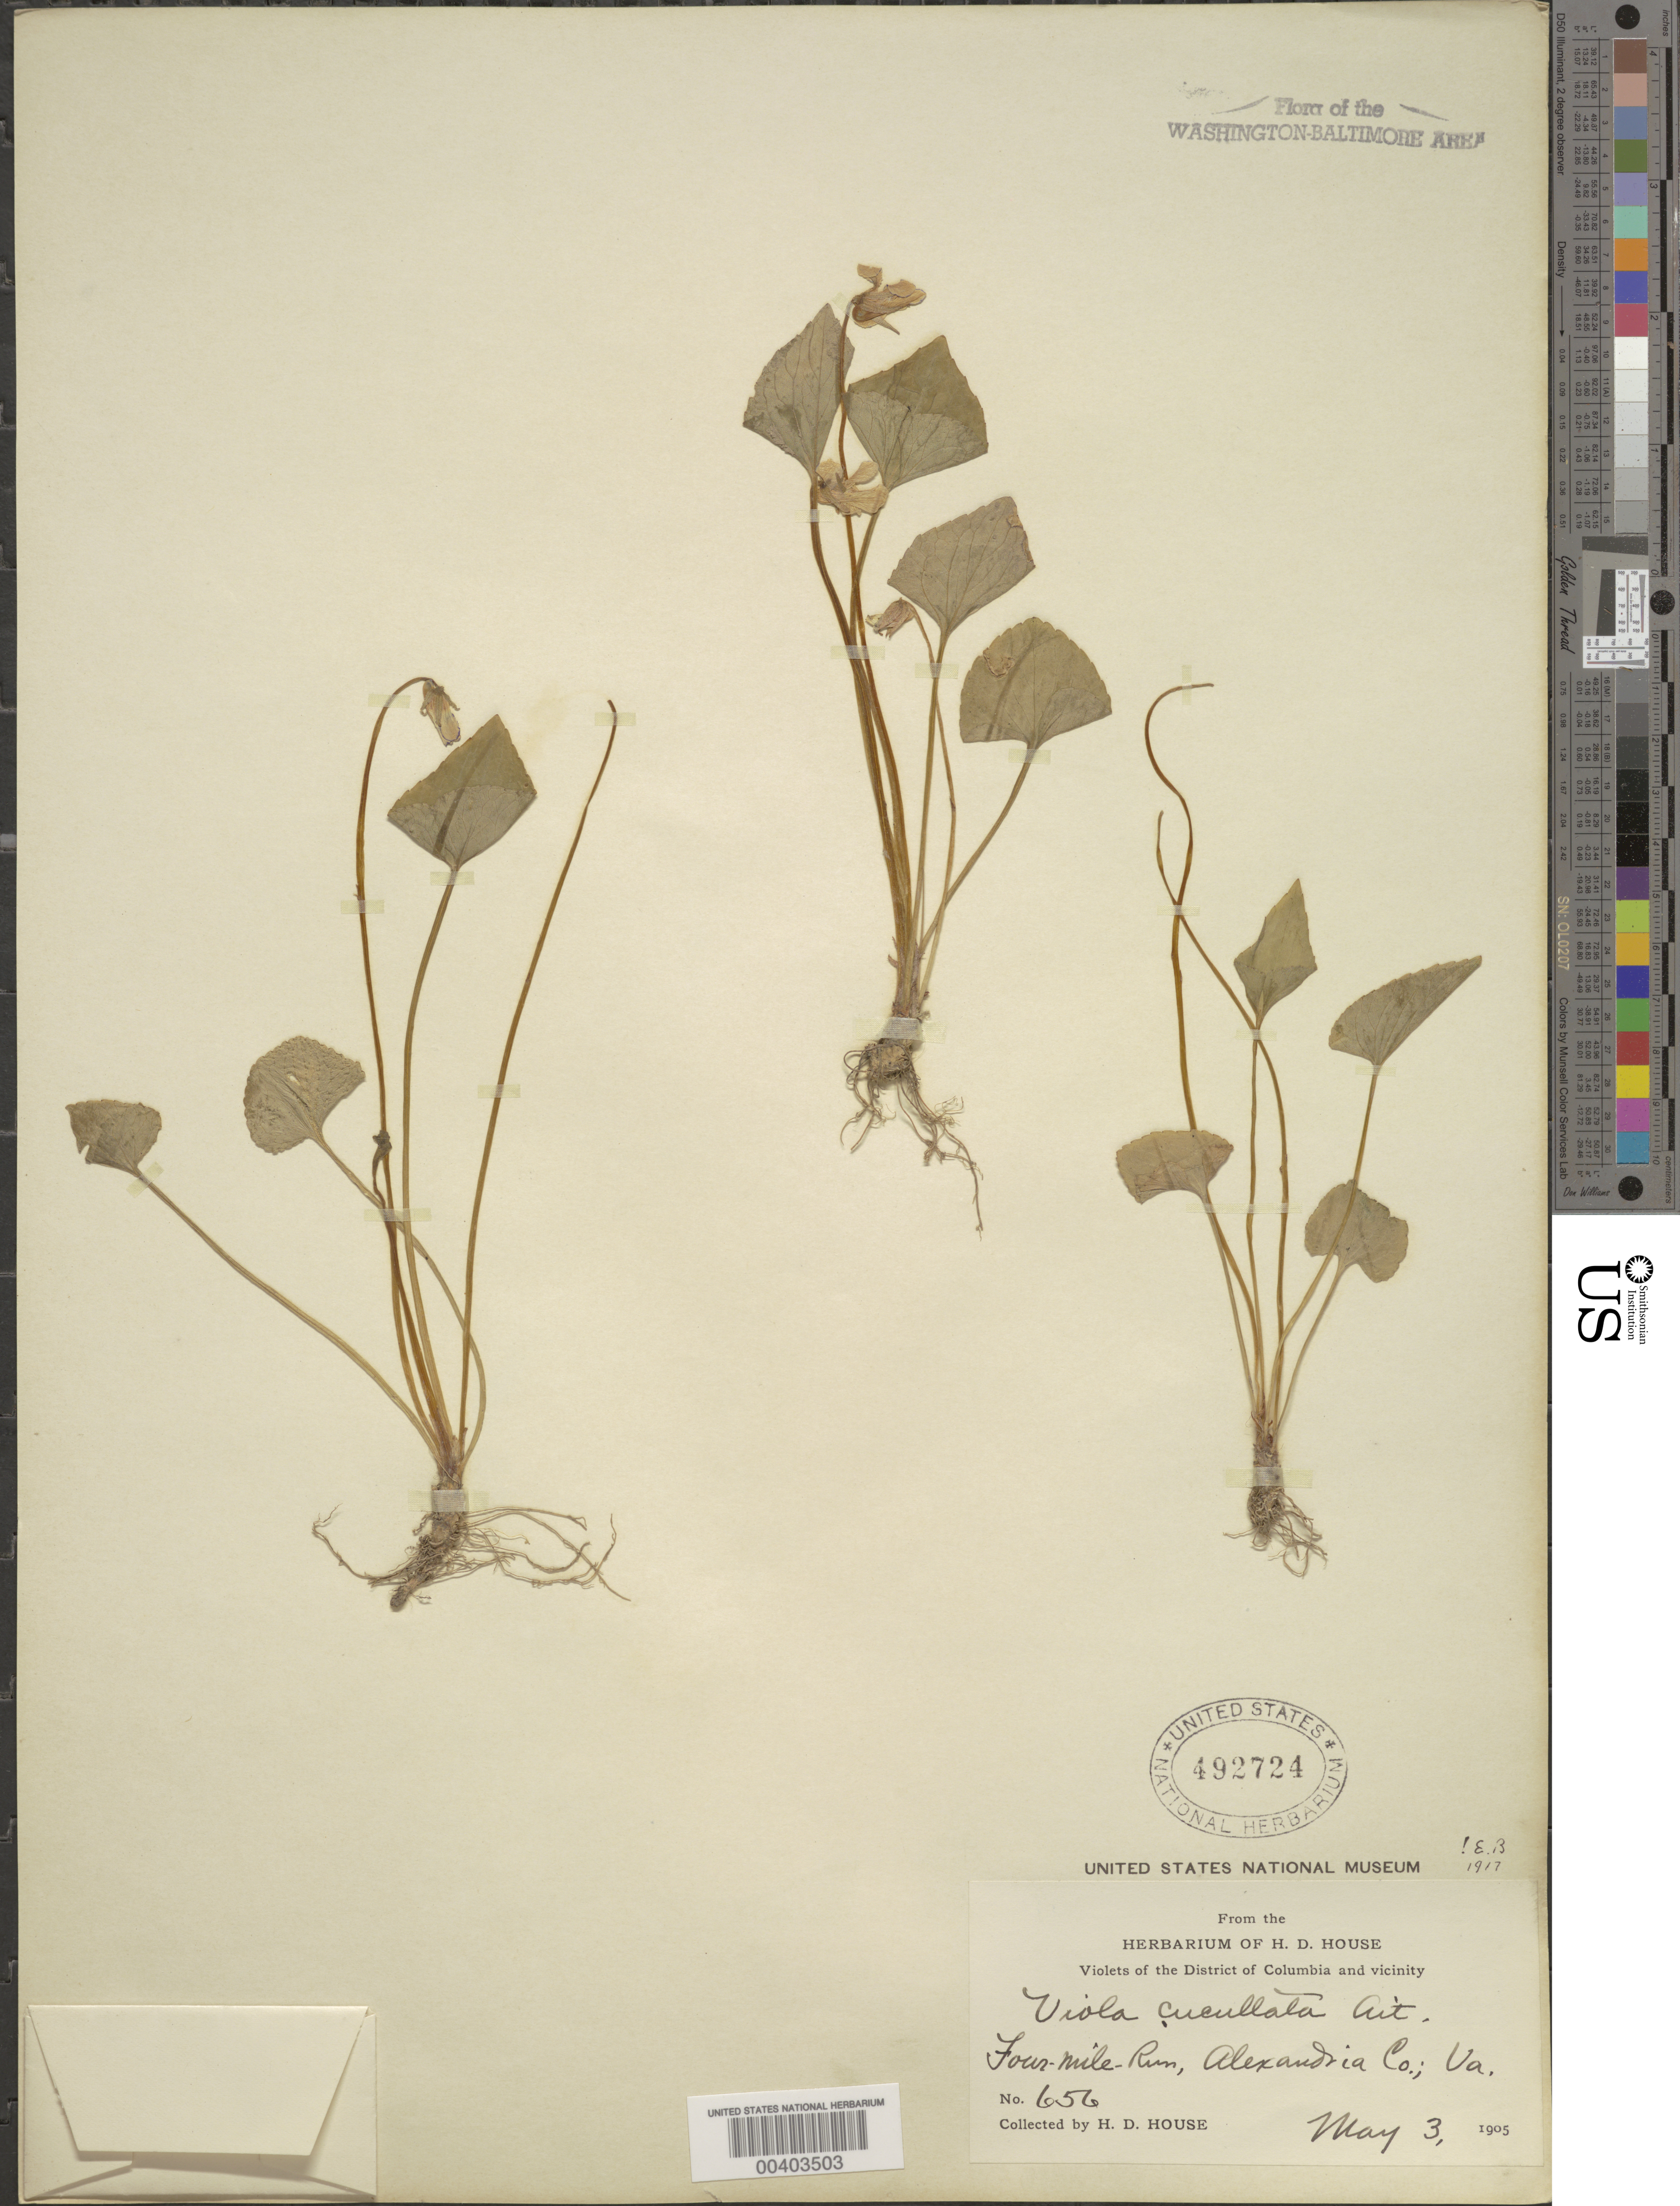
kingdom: Plantae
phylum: Tracheophyta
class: Magnoliopsida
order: Malpighiales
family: Violaceae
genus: Viola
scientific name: Viola cucullata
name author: Aiton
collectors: H. D. House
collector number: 656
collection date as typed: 03 May 1905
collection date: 1905-05-03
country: United States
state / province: Virginia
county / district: Arlington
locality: Four Mile Run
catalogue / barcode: US 492724